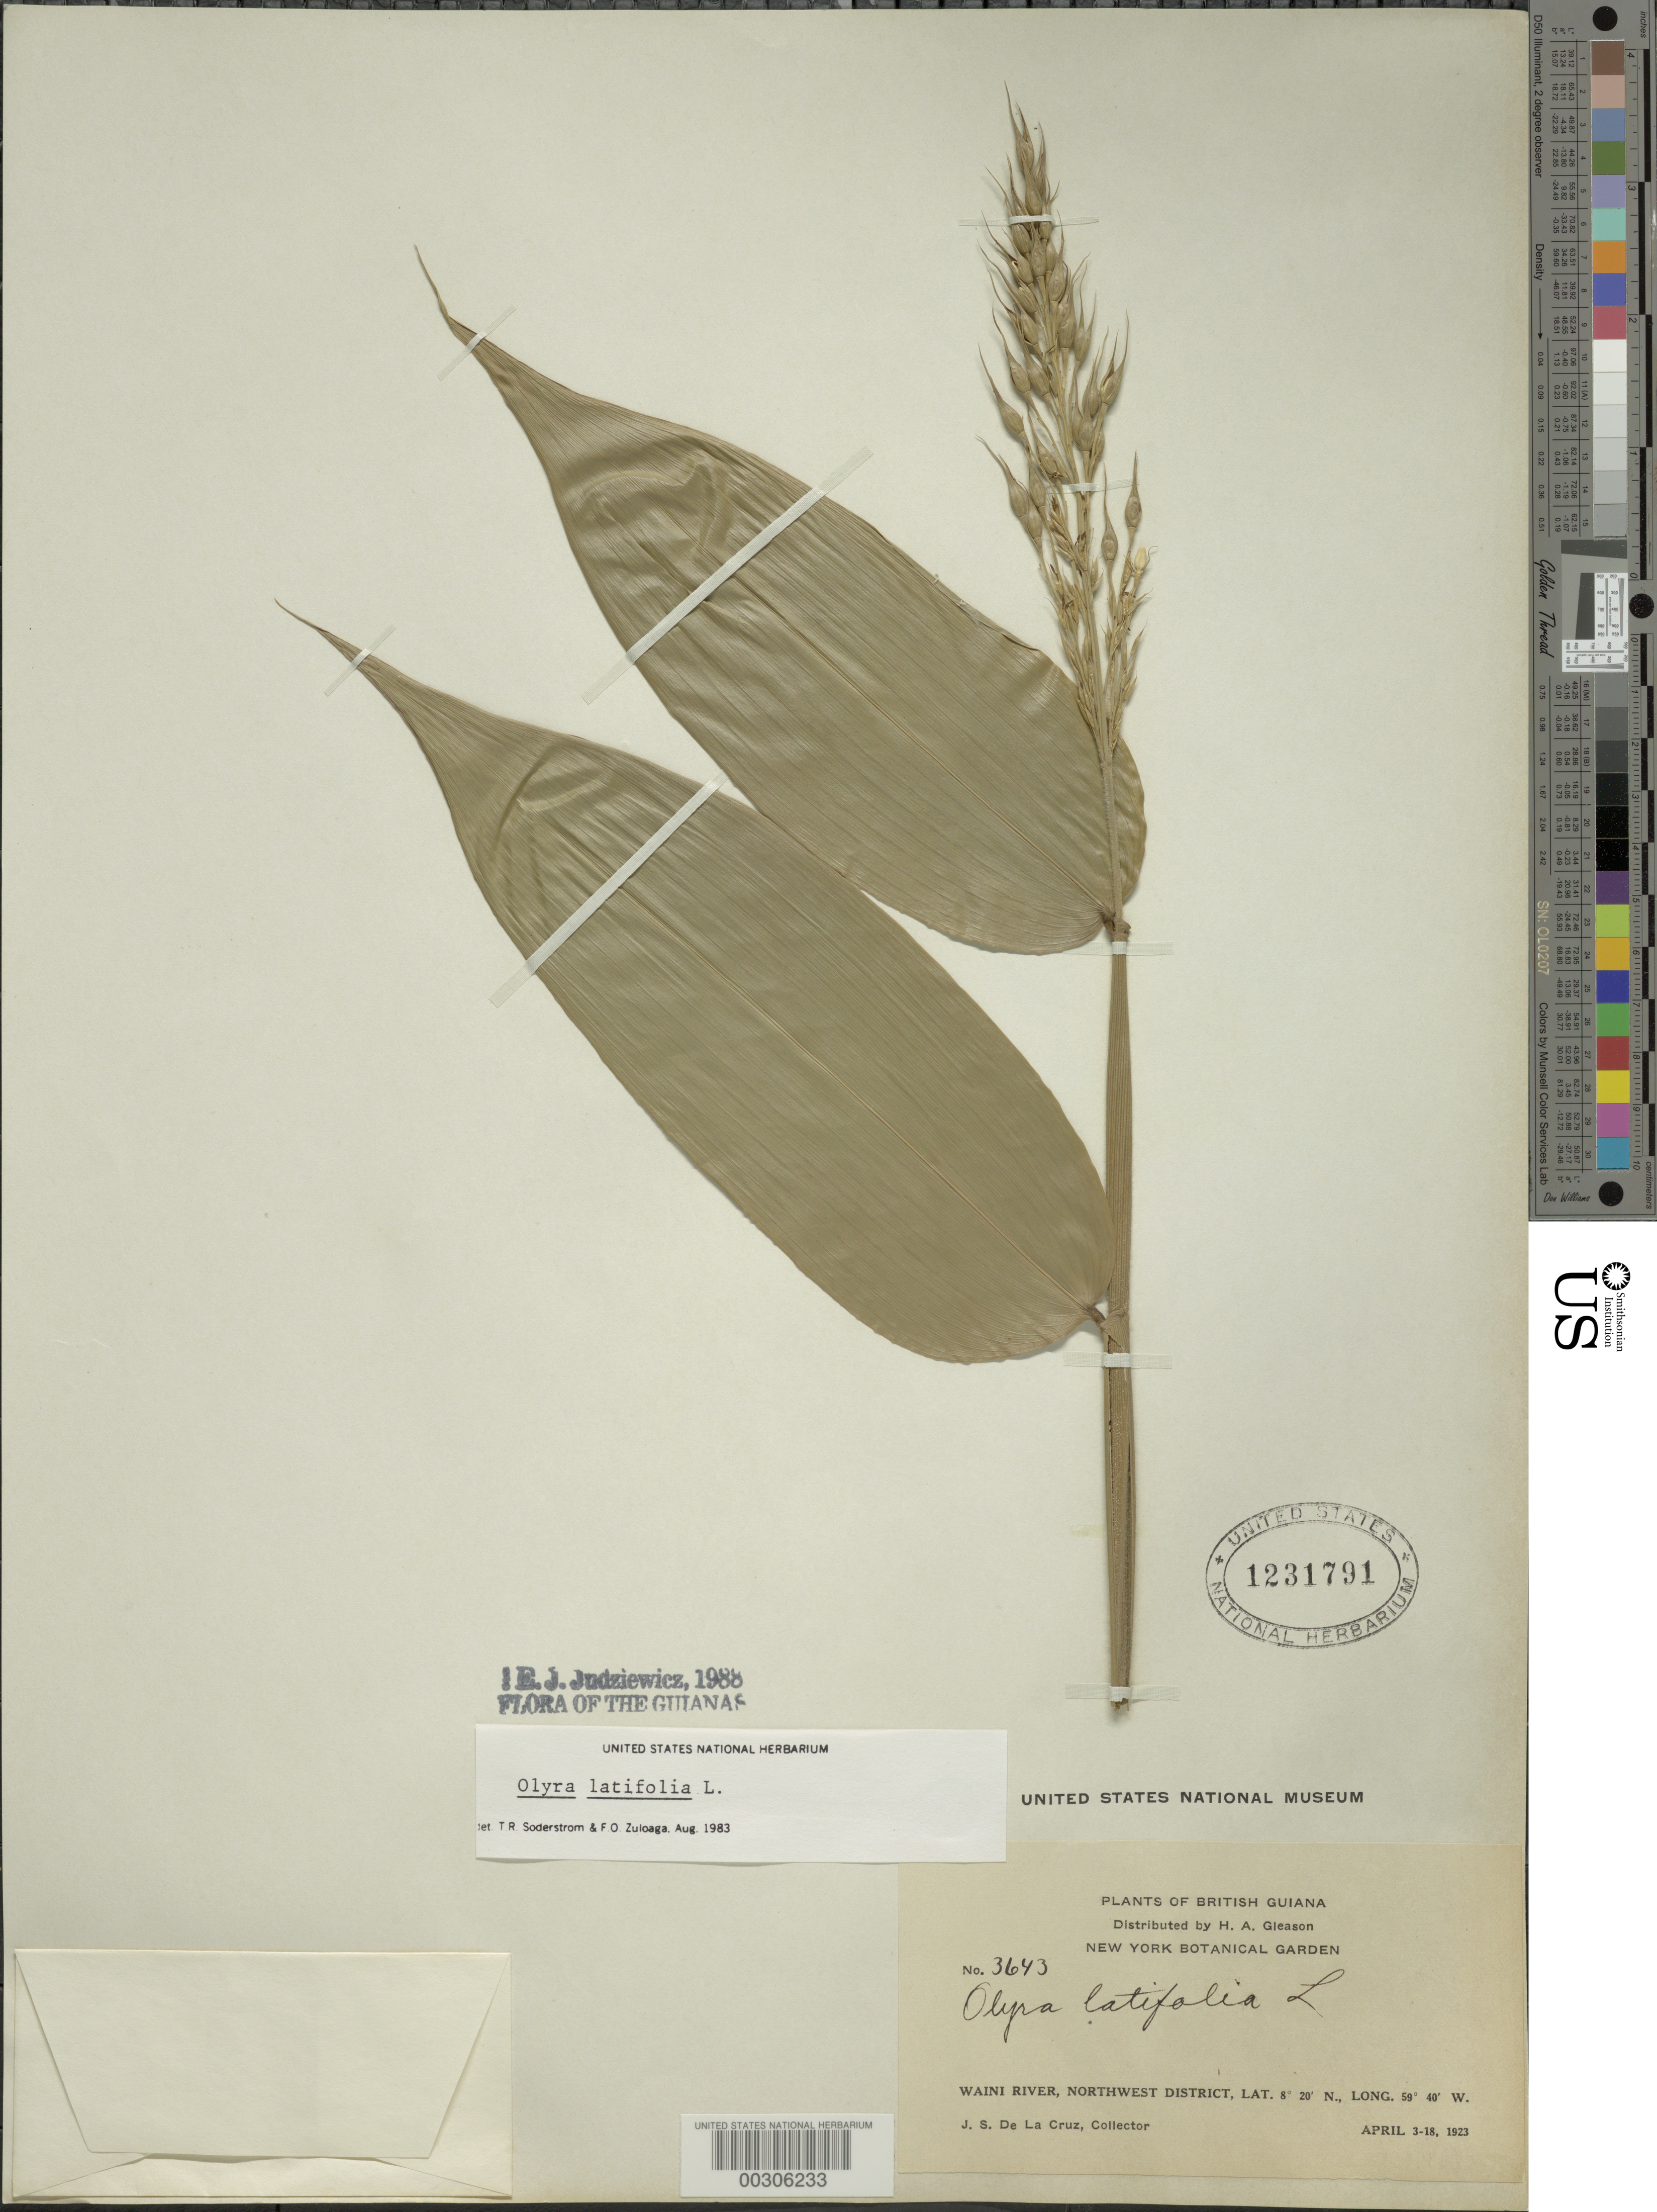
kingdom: Plantae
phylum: Tracheophyta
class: Liliopsida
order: Poales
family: Poaceae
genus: Olyra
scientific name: Olyra latifolia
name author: L.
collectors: J. S. de la Cruz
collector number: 3643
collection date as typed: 03 Apr 1923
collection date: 1923-04-03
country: Guyana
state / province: Barima-Waini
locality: Waini river, (former) northwest dist.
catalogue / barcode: US 1231791